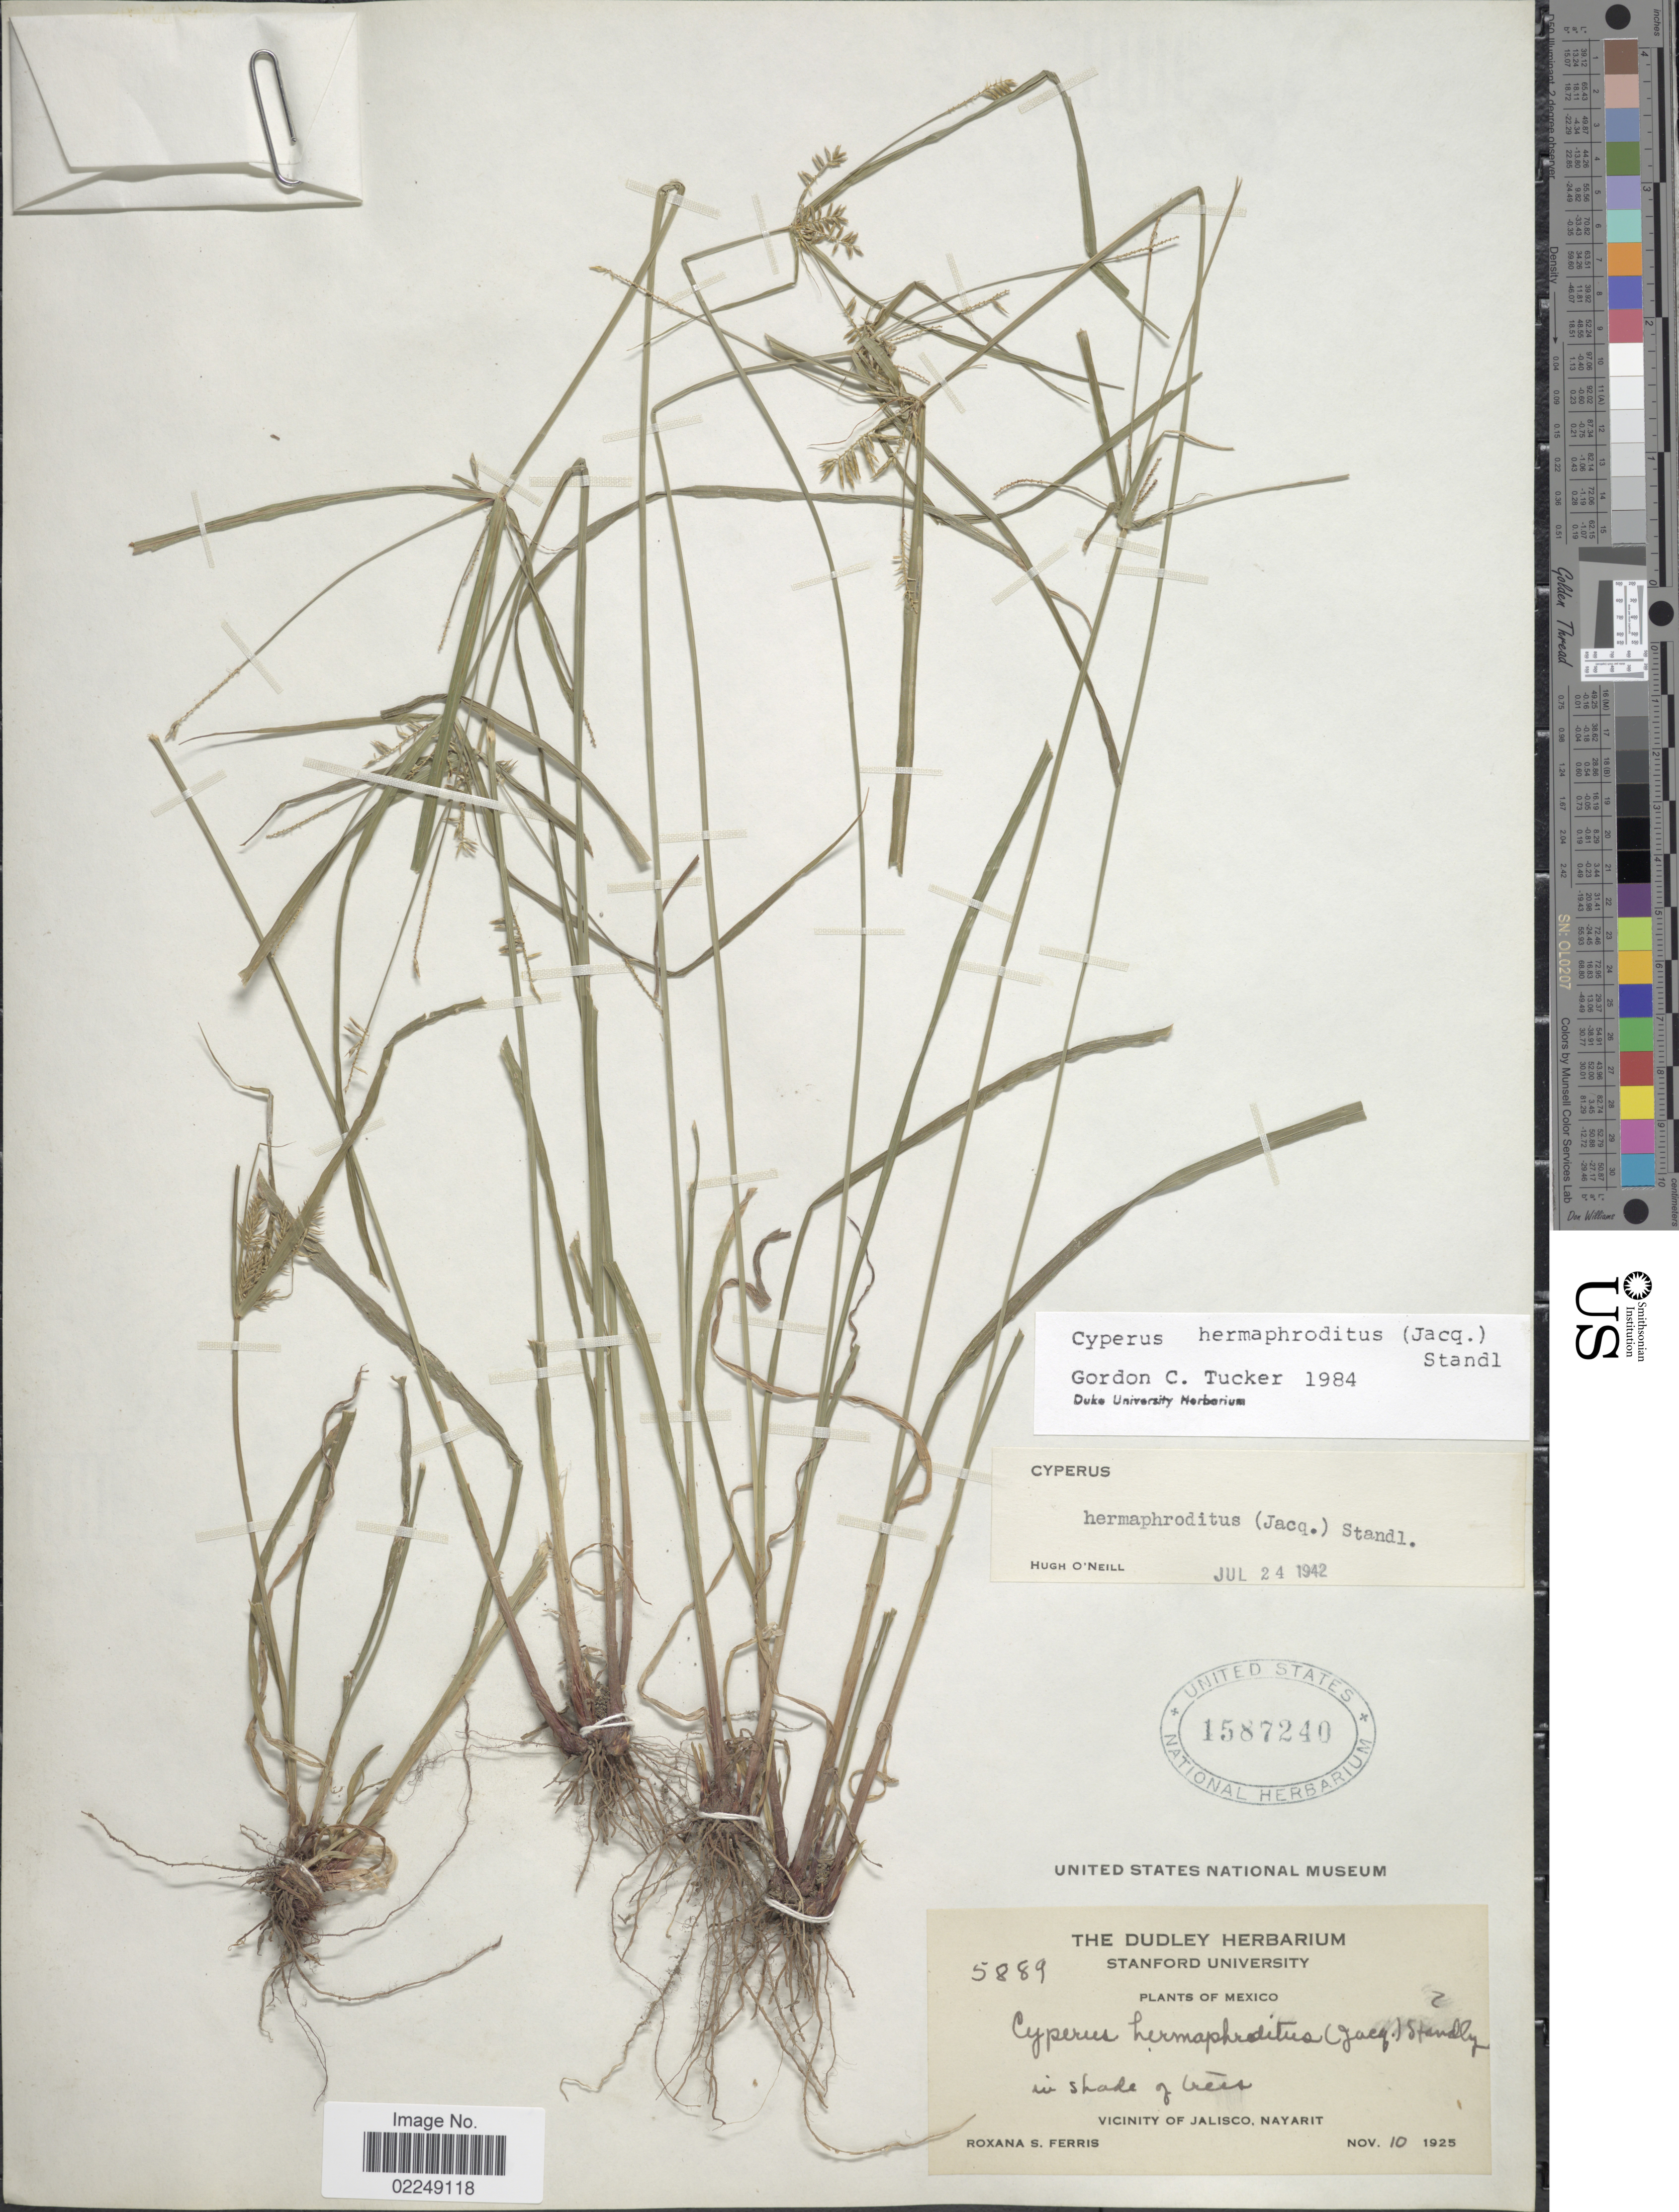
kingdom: Plantae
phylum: Tracheophyta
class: Liliopsida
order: Poales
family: Cyperaceae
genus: Cyperus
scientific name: Cyperus hermaphroditus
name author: (Jacq.) Standl.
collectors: R. S. Ferris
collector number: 5889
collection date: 1925-11-10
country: Mexico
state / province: Nayarit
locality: Vicinity of Jalisco, Nayarit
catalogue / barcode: US 1587240